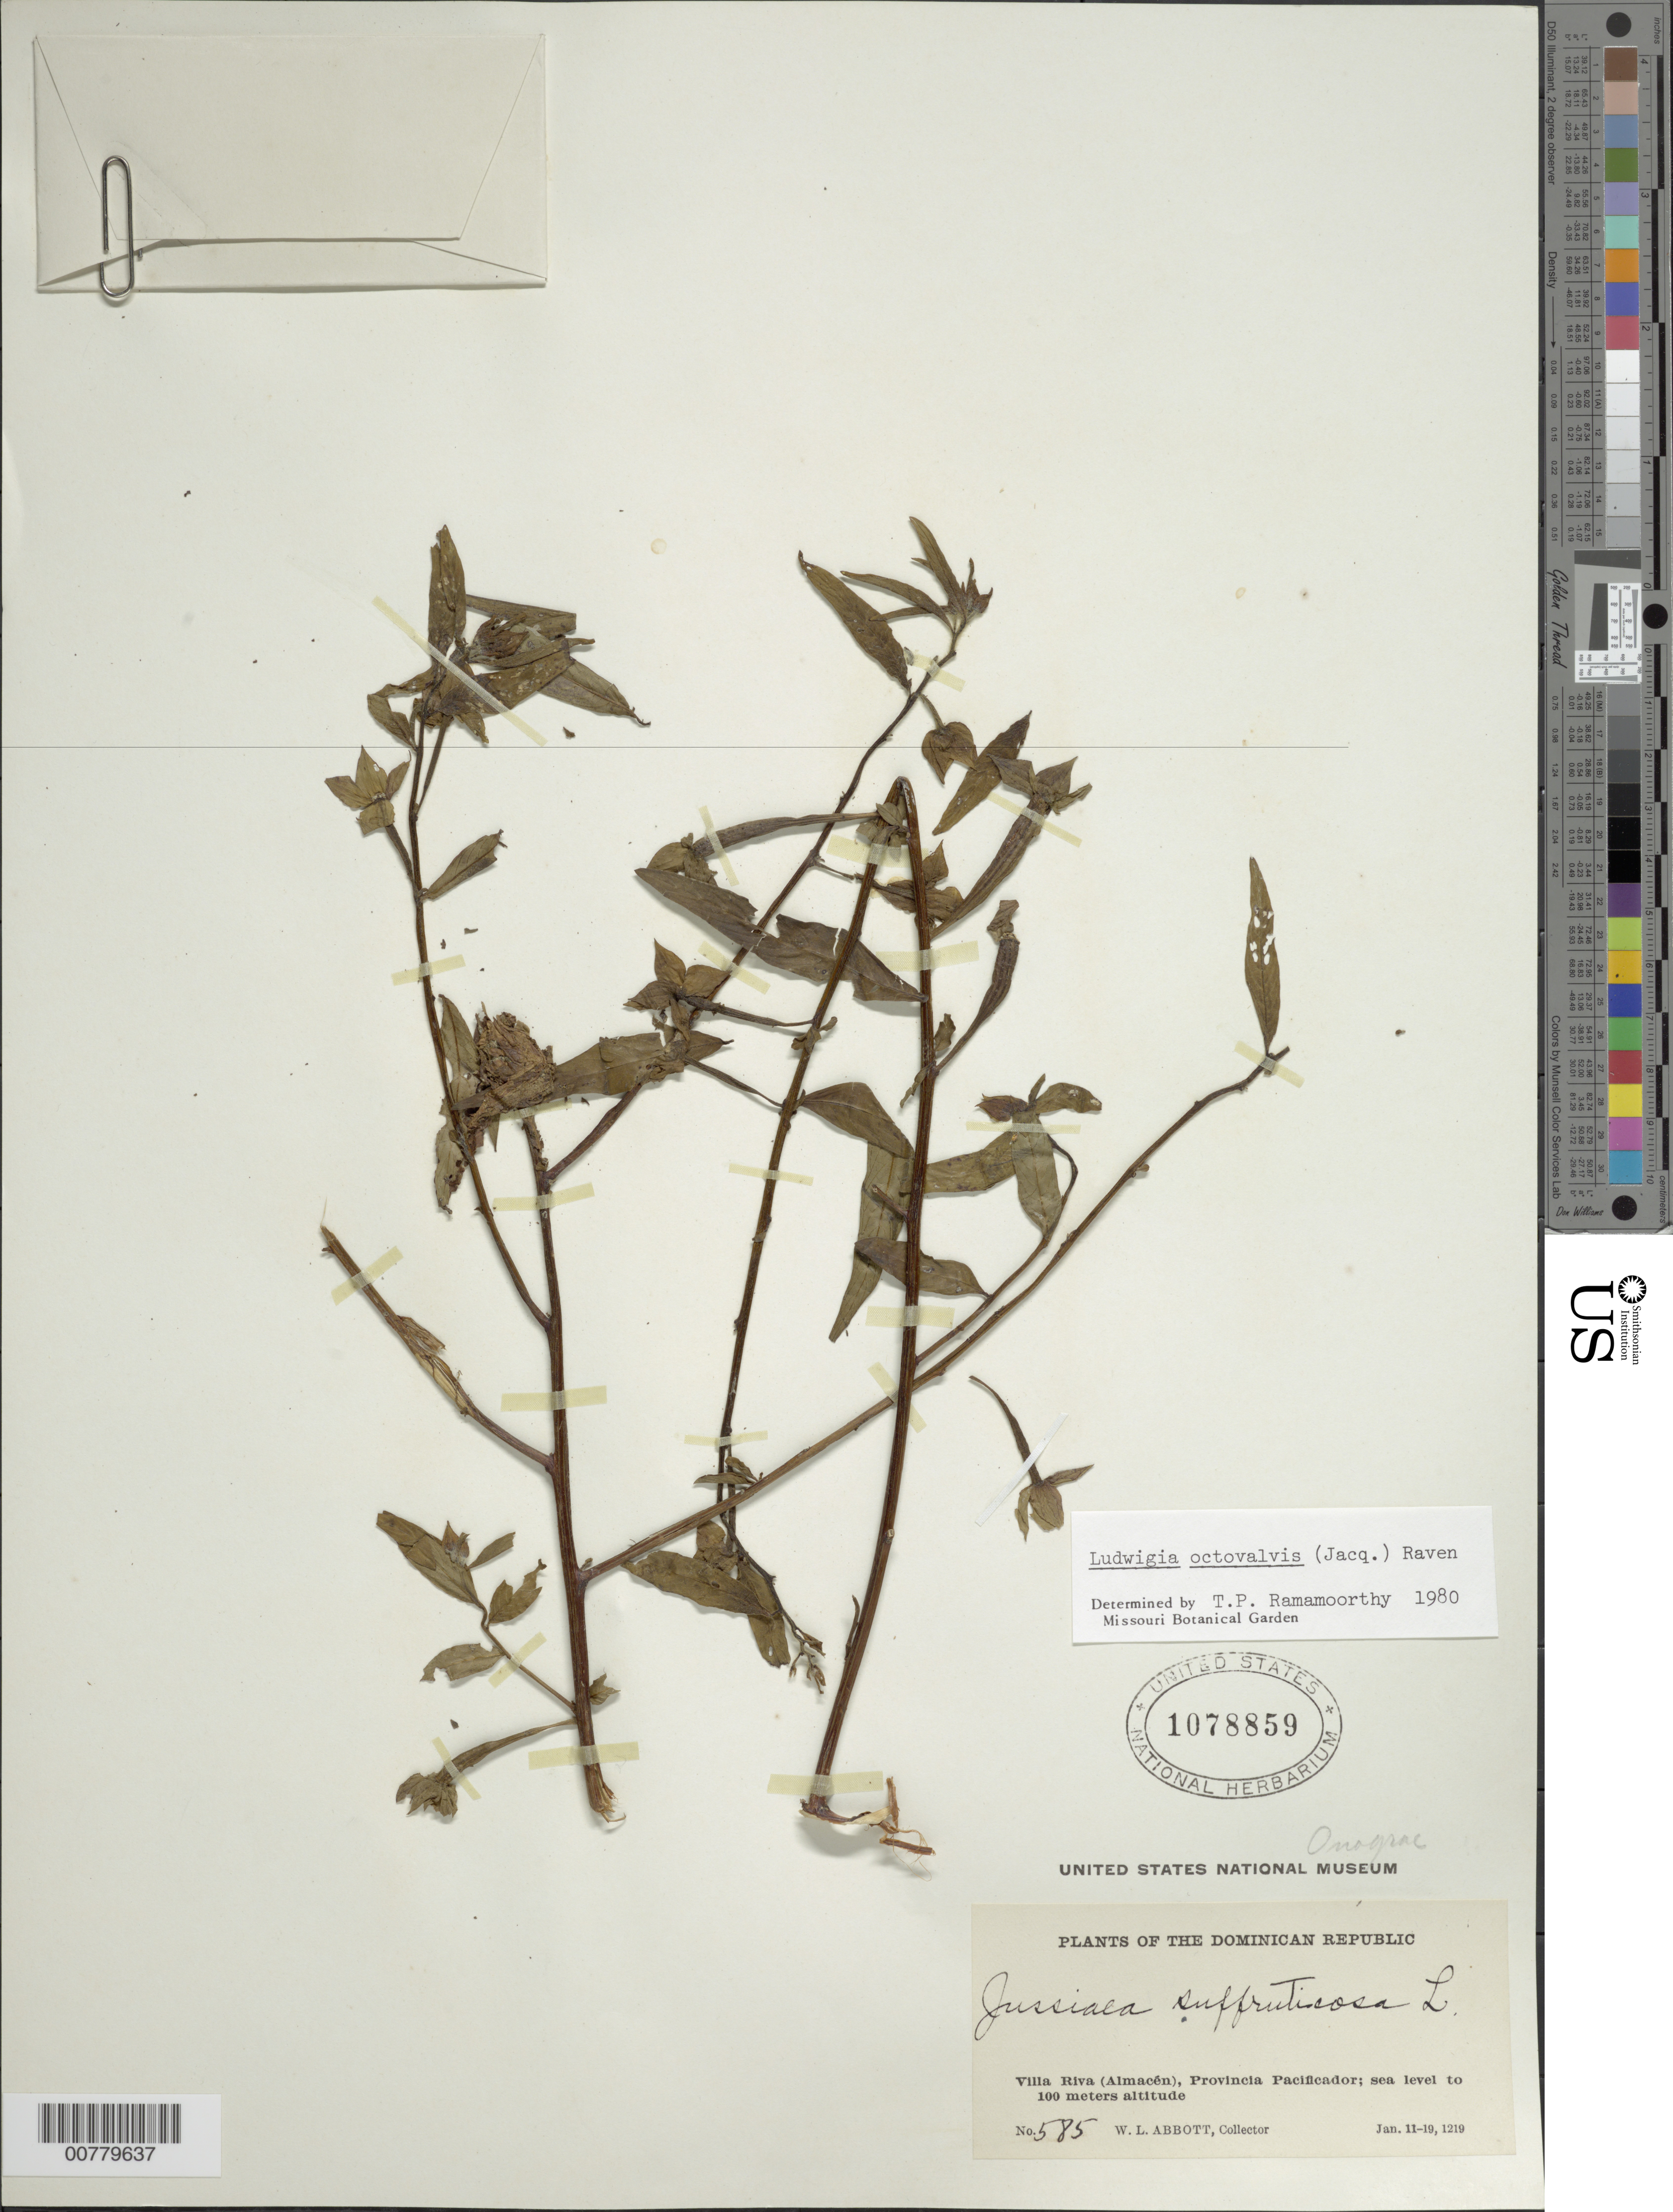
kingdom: Plantae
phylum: Tracheophyta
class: Magnoliopsida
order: Myrtales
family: Onagraceae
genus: Ludwigia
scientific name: Ludwigia octovalvis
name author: (Jacq.) P.H. Raven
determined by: Ramamoorthy, T. P.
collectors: W. L. Abbott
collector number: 585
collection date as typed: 11 Jan 1912 to 19 Jan 1912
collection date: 1912-01-11/1912-01-19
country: Dominican Republic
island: Hispaniola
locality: Province of Pacificador?, Villa Riva (Almacén).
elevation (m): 0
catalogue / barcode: US 1078859